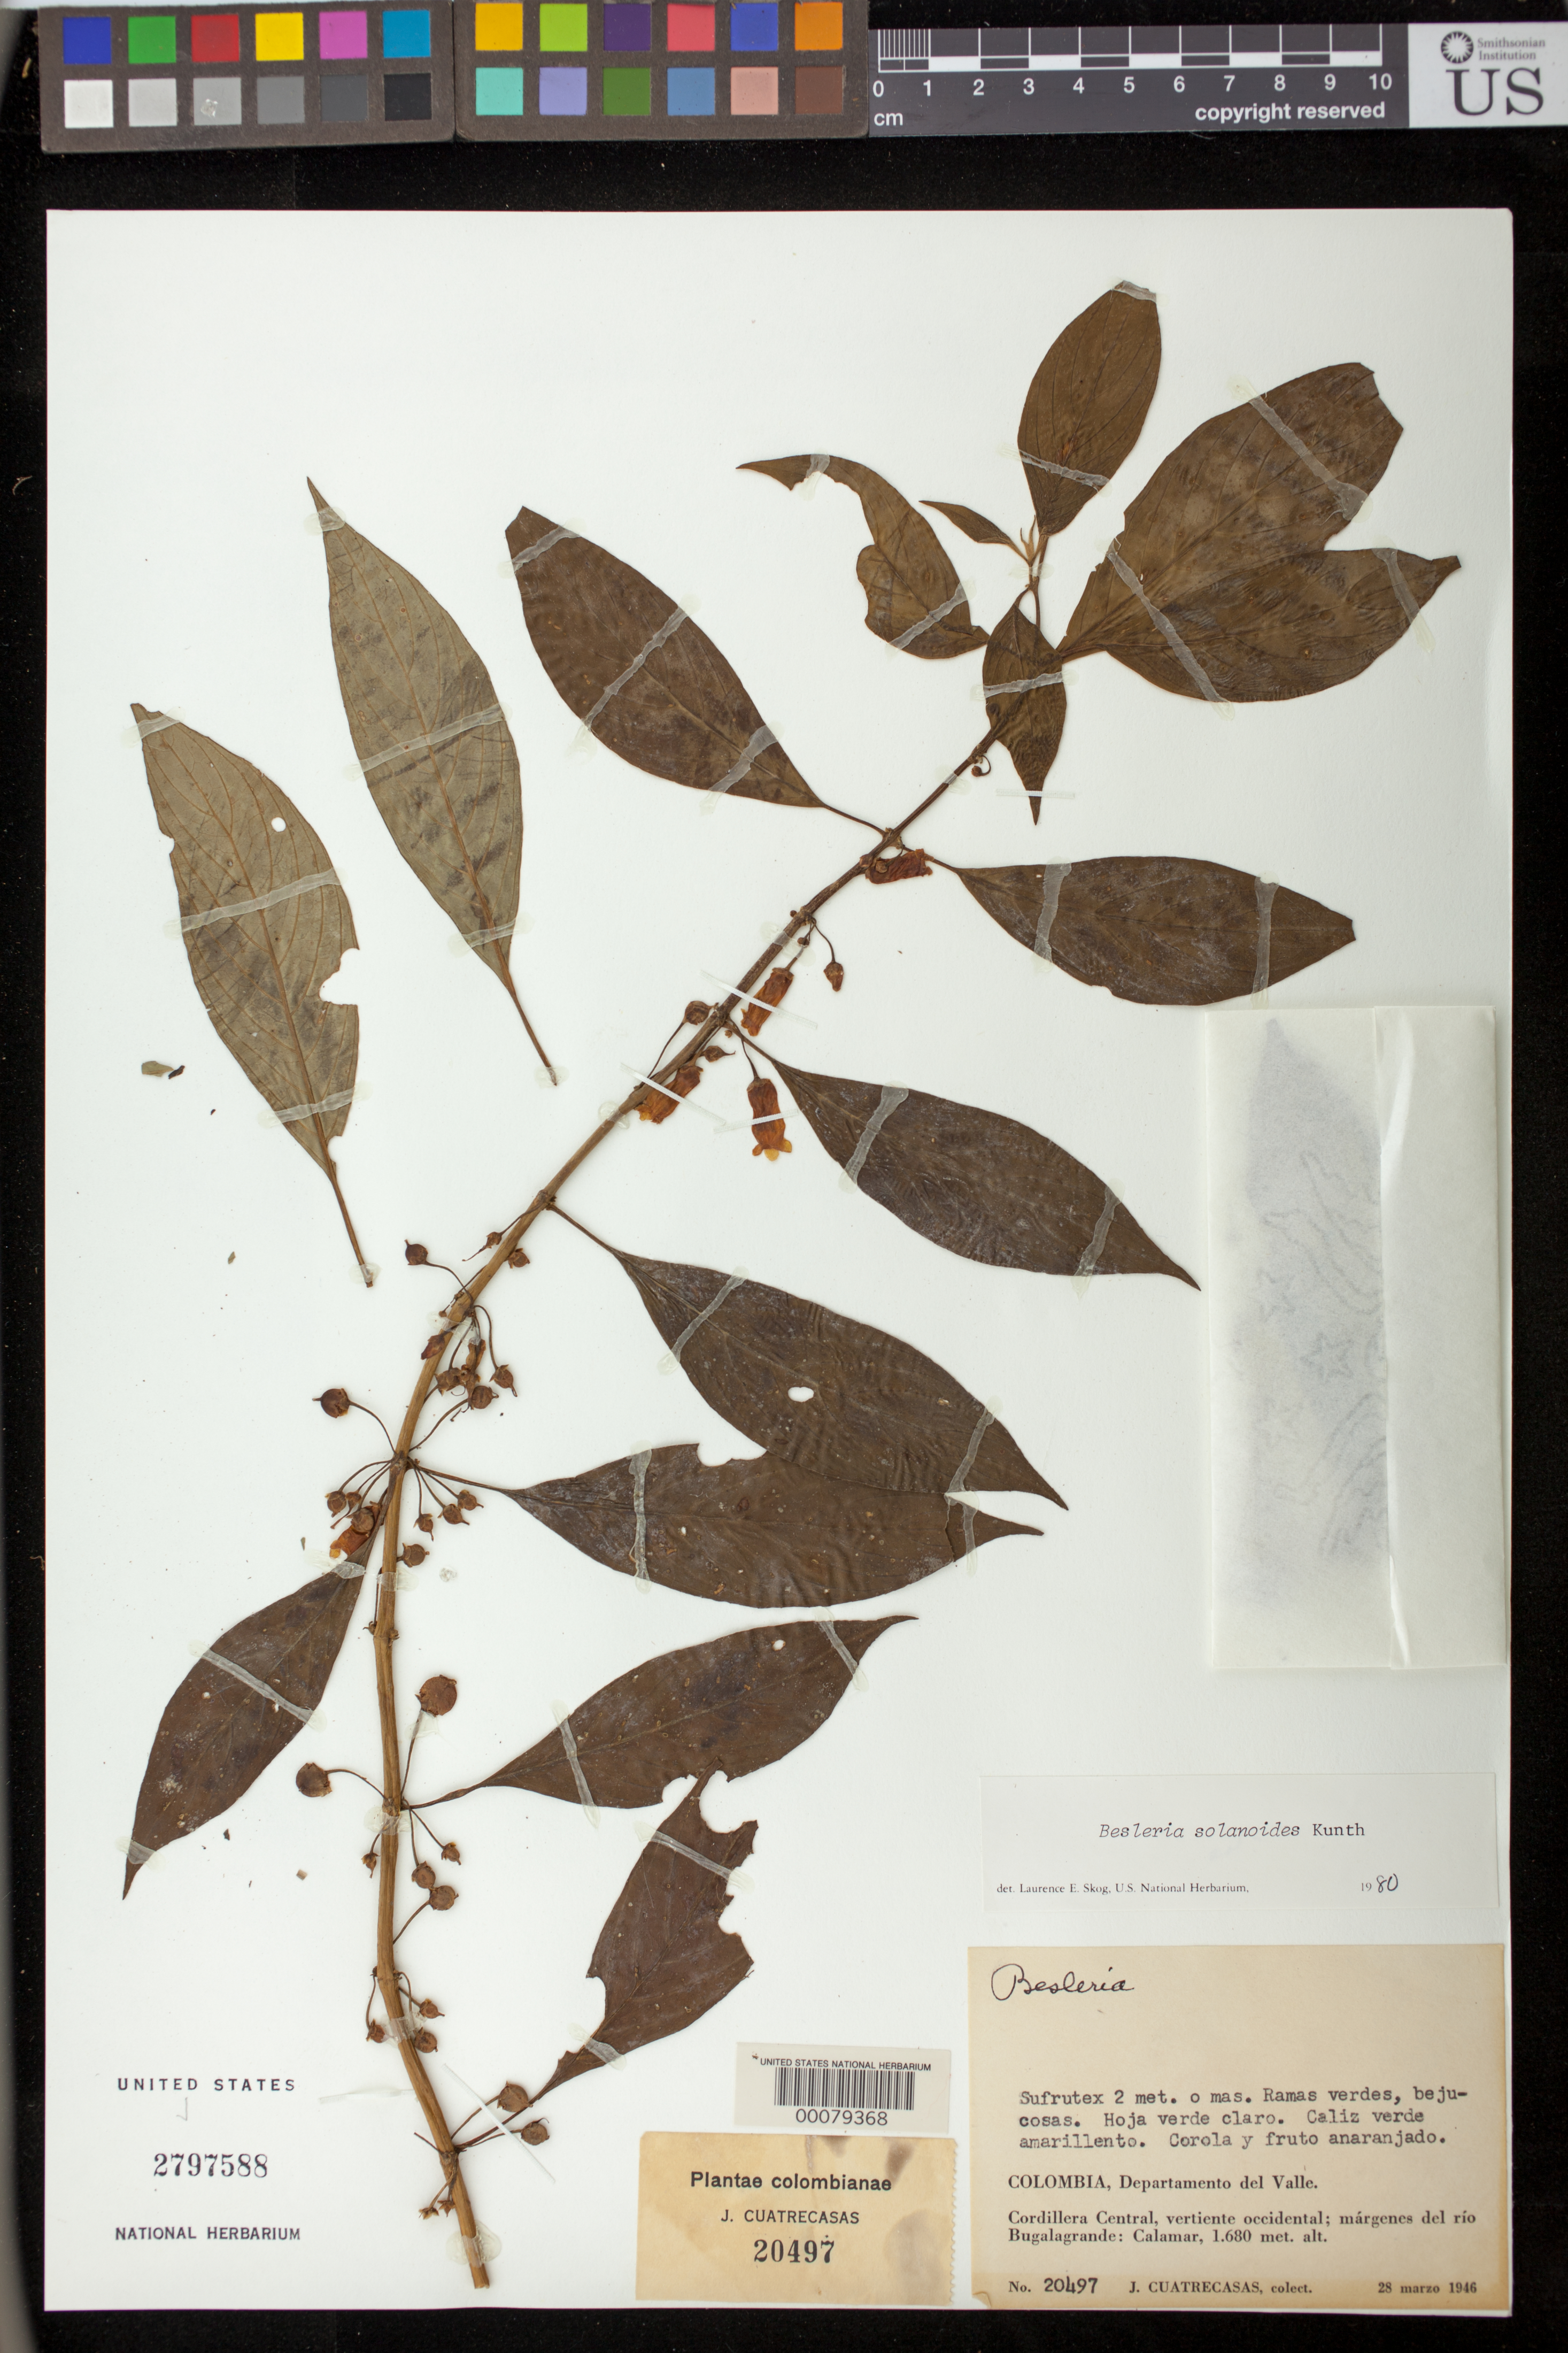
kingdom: Plantae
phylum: Tracheophyta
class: Magnoliopsida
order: Lamiales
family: Gesneriaceae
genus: Besleria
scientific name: Besleria solanoides var. solanoides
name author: Kunth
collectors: J. Cuatrecasas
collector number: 20497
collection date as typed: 28 Mar 1946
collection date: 1946-03-28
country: Colombia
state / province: Valle del Cauca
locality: Cordillera Central, western slope, banks of Rio Bugalagrande, Calamar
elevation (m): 1680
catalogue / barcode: US 2797588